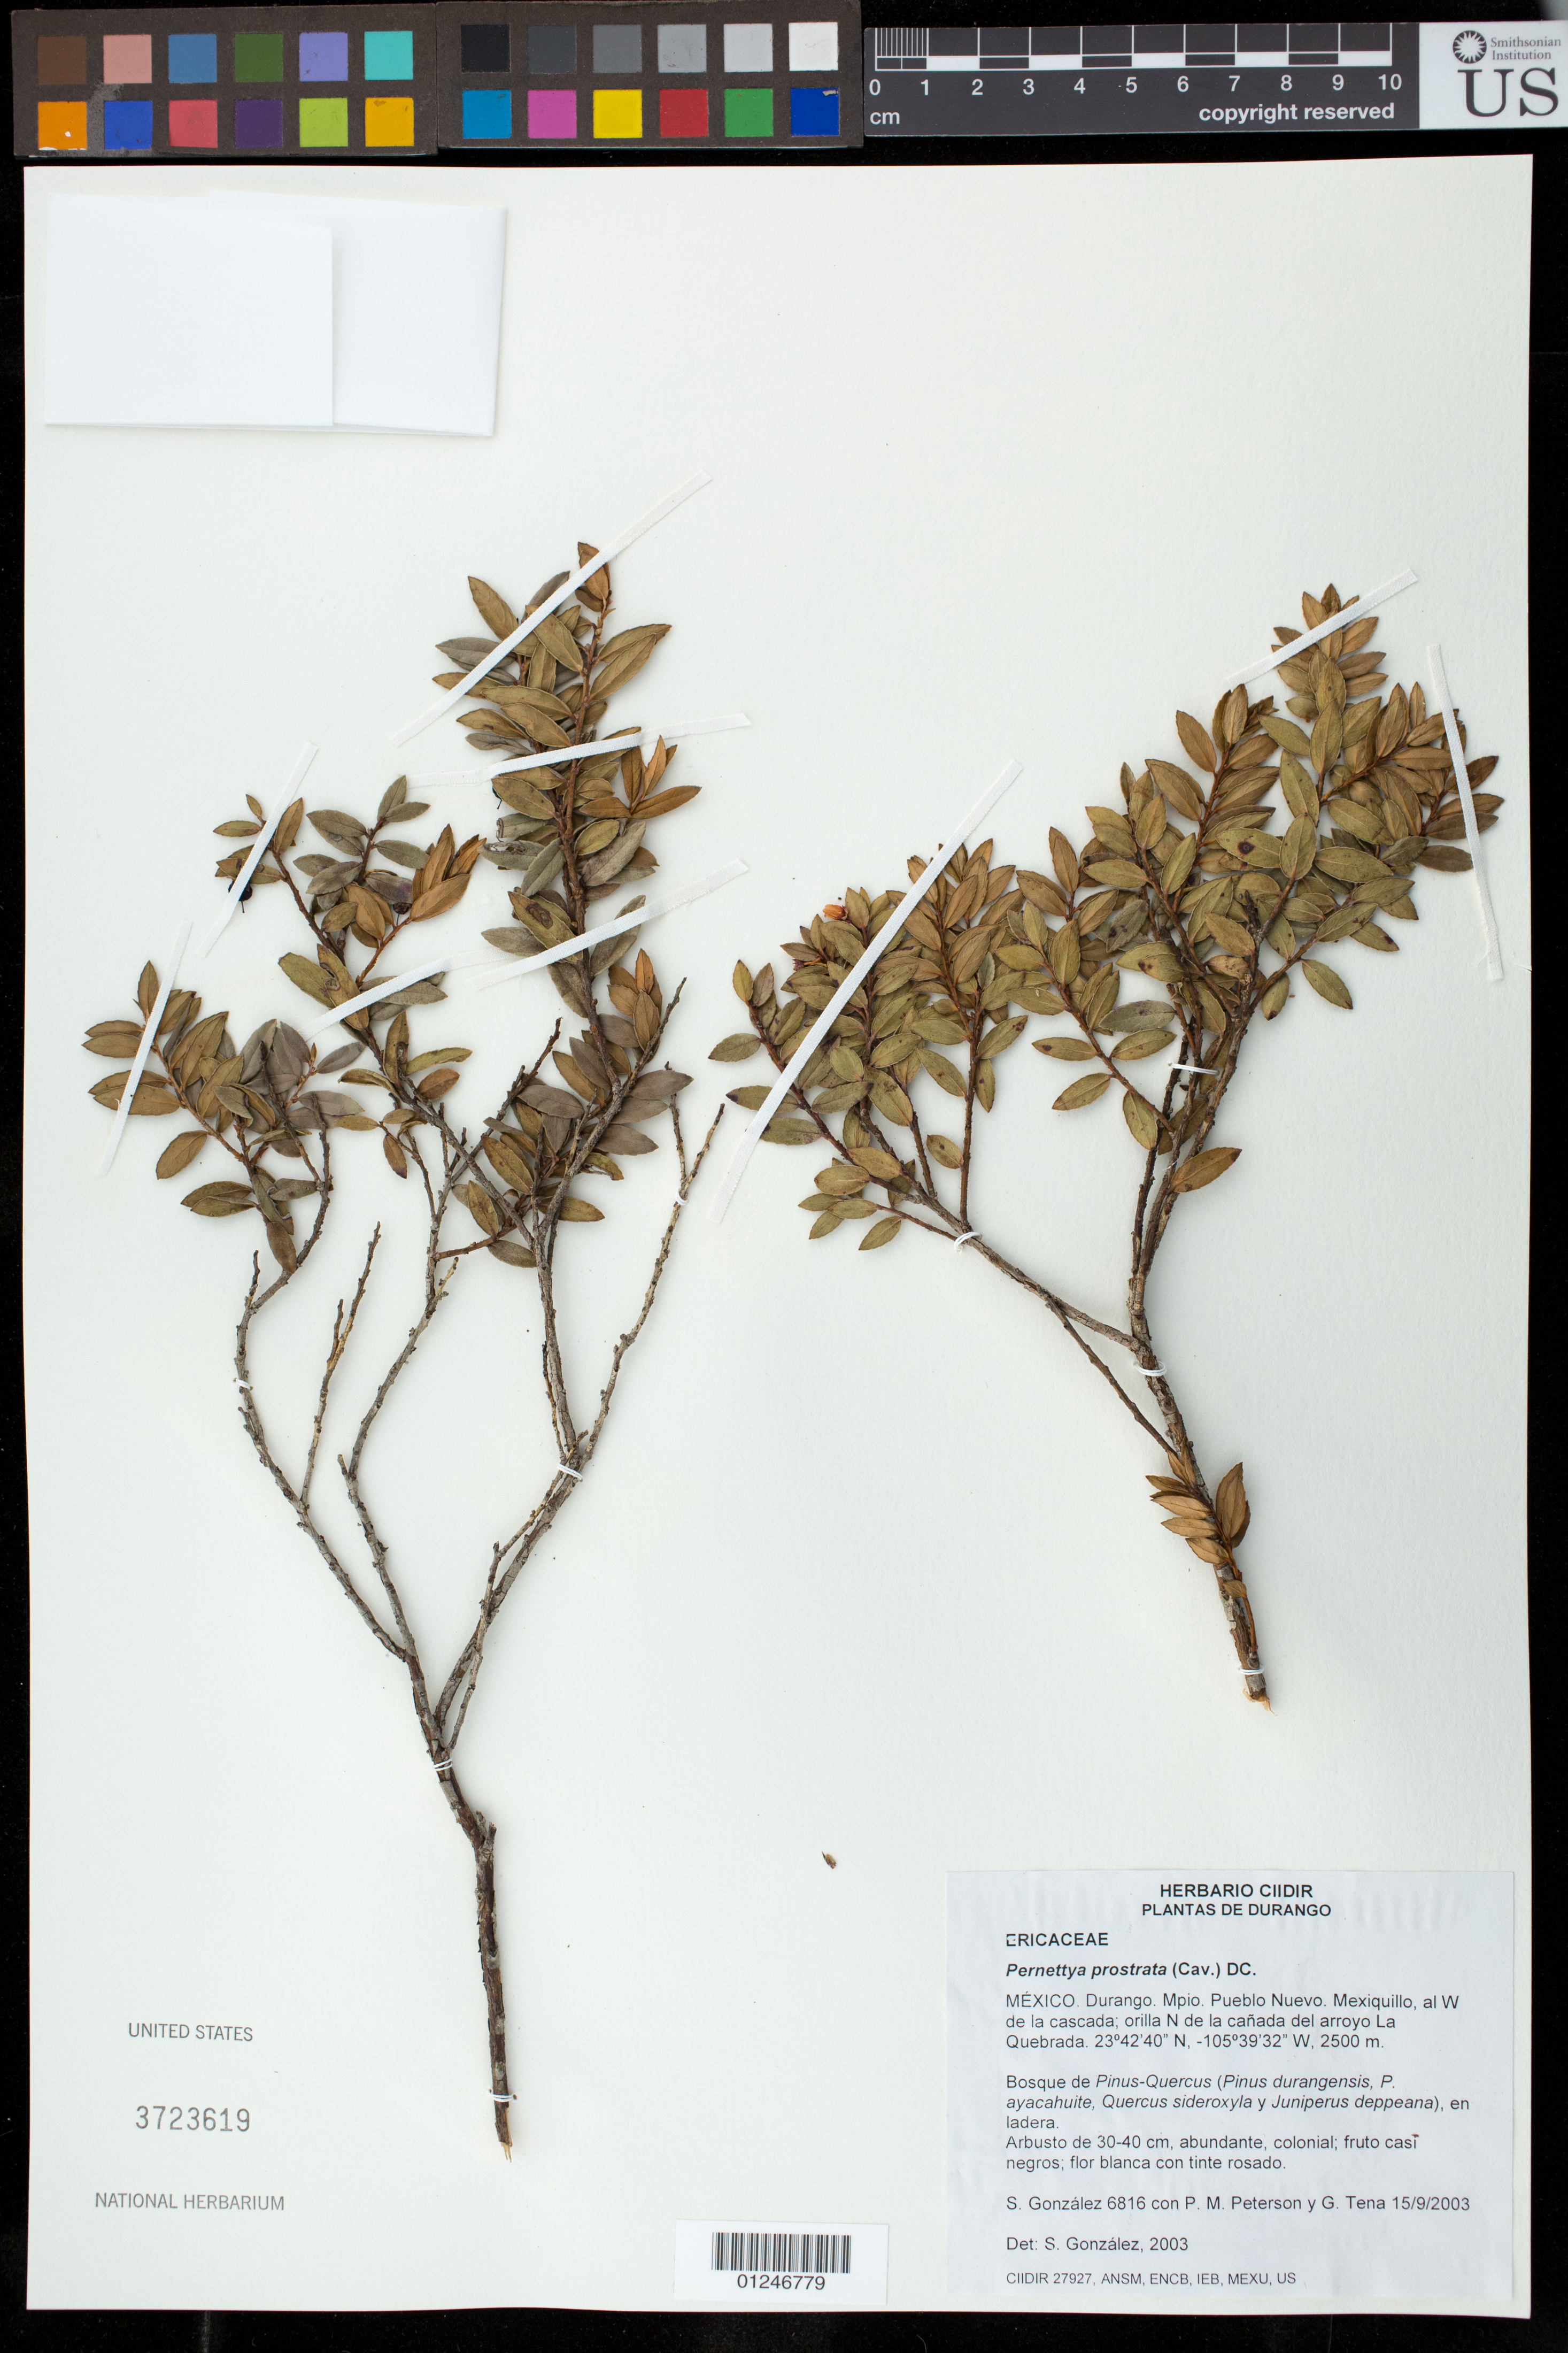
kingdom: Plantae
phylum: Tracheophyta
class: Magnoliopsida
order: Ericales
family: Ericaceae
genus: Pernettya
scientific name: Pernettya prostrata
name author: (Cav.) DC.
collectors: M. S. González-Elizondo, P. M. Peterson & G. Teña-Gonzalez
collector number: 6816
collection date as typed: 15 Sep 2003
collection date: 2003-09-15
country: Mexico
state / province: Durango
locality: Mpio, Pueblo Nuevo, Mexiquillo.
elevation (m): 2500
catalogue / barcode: US 3723609